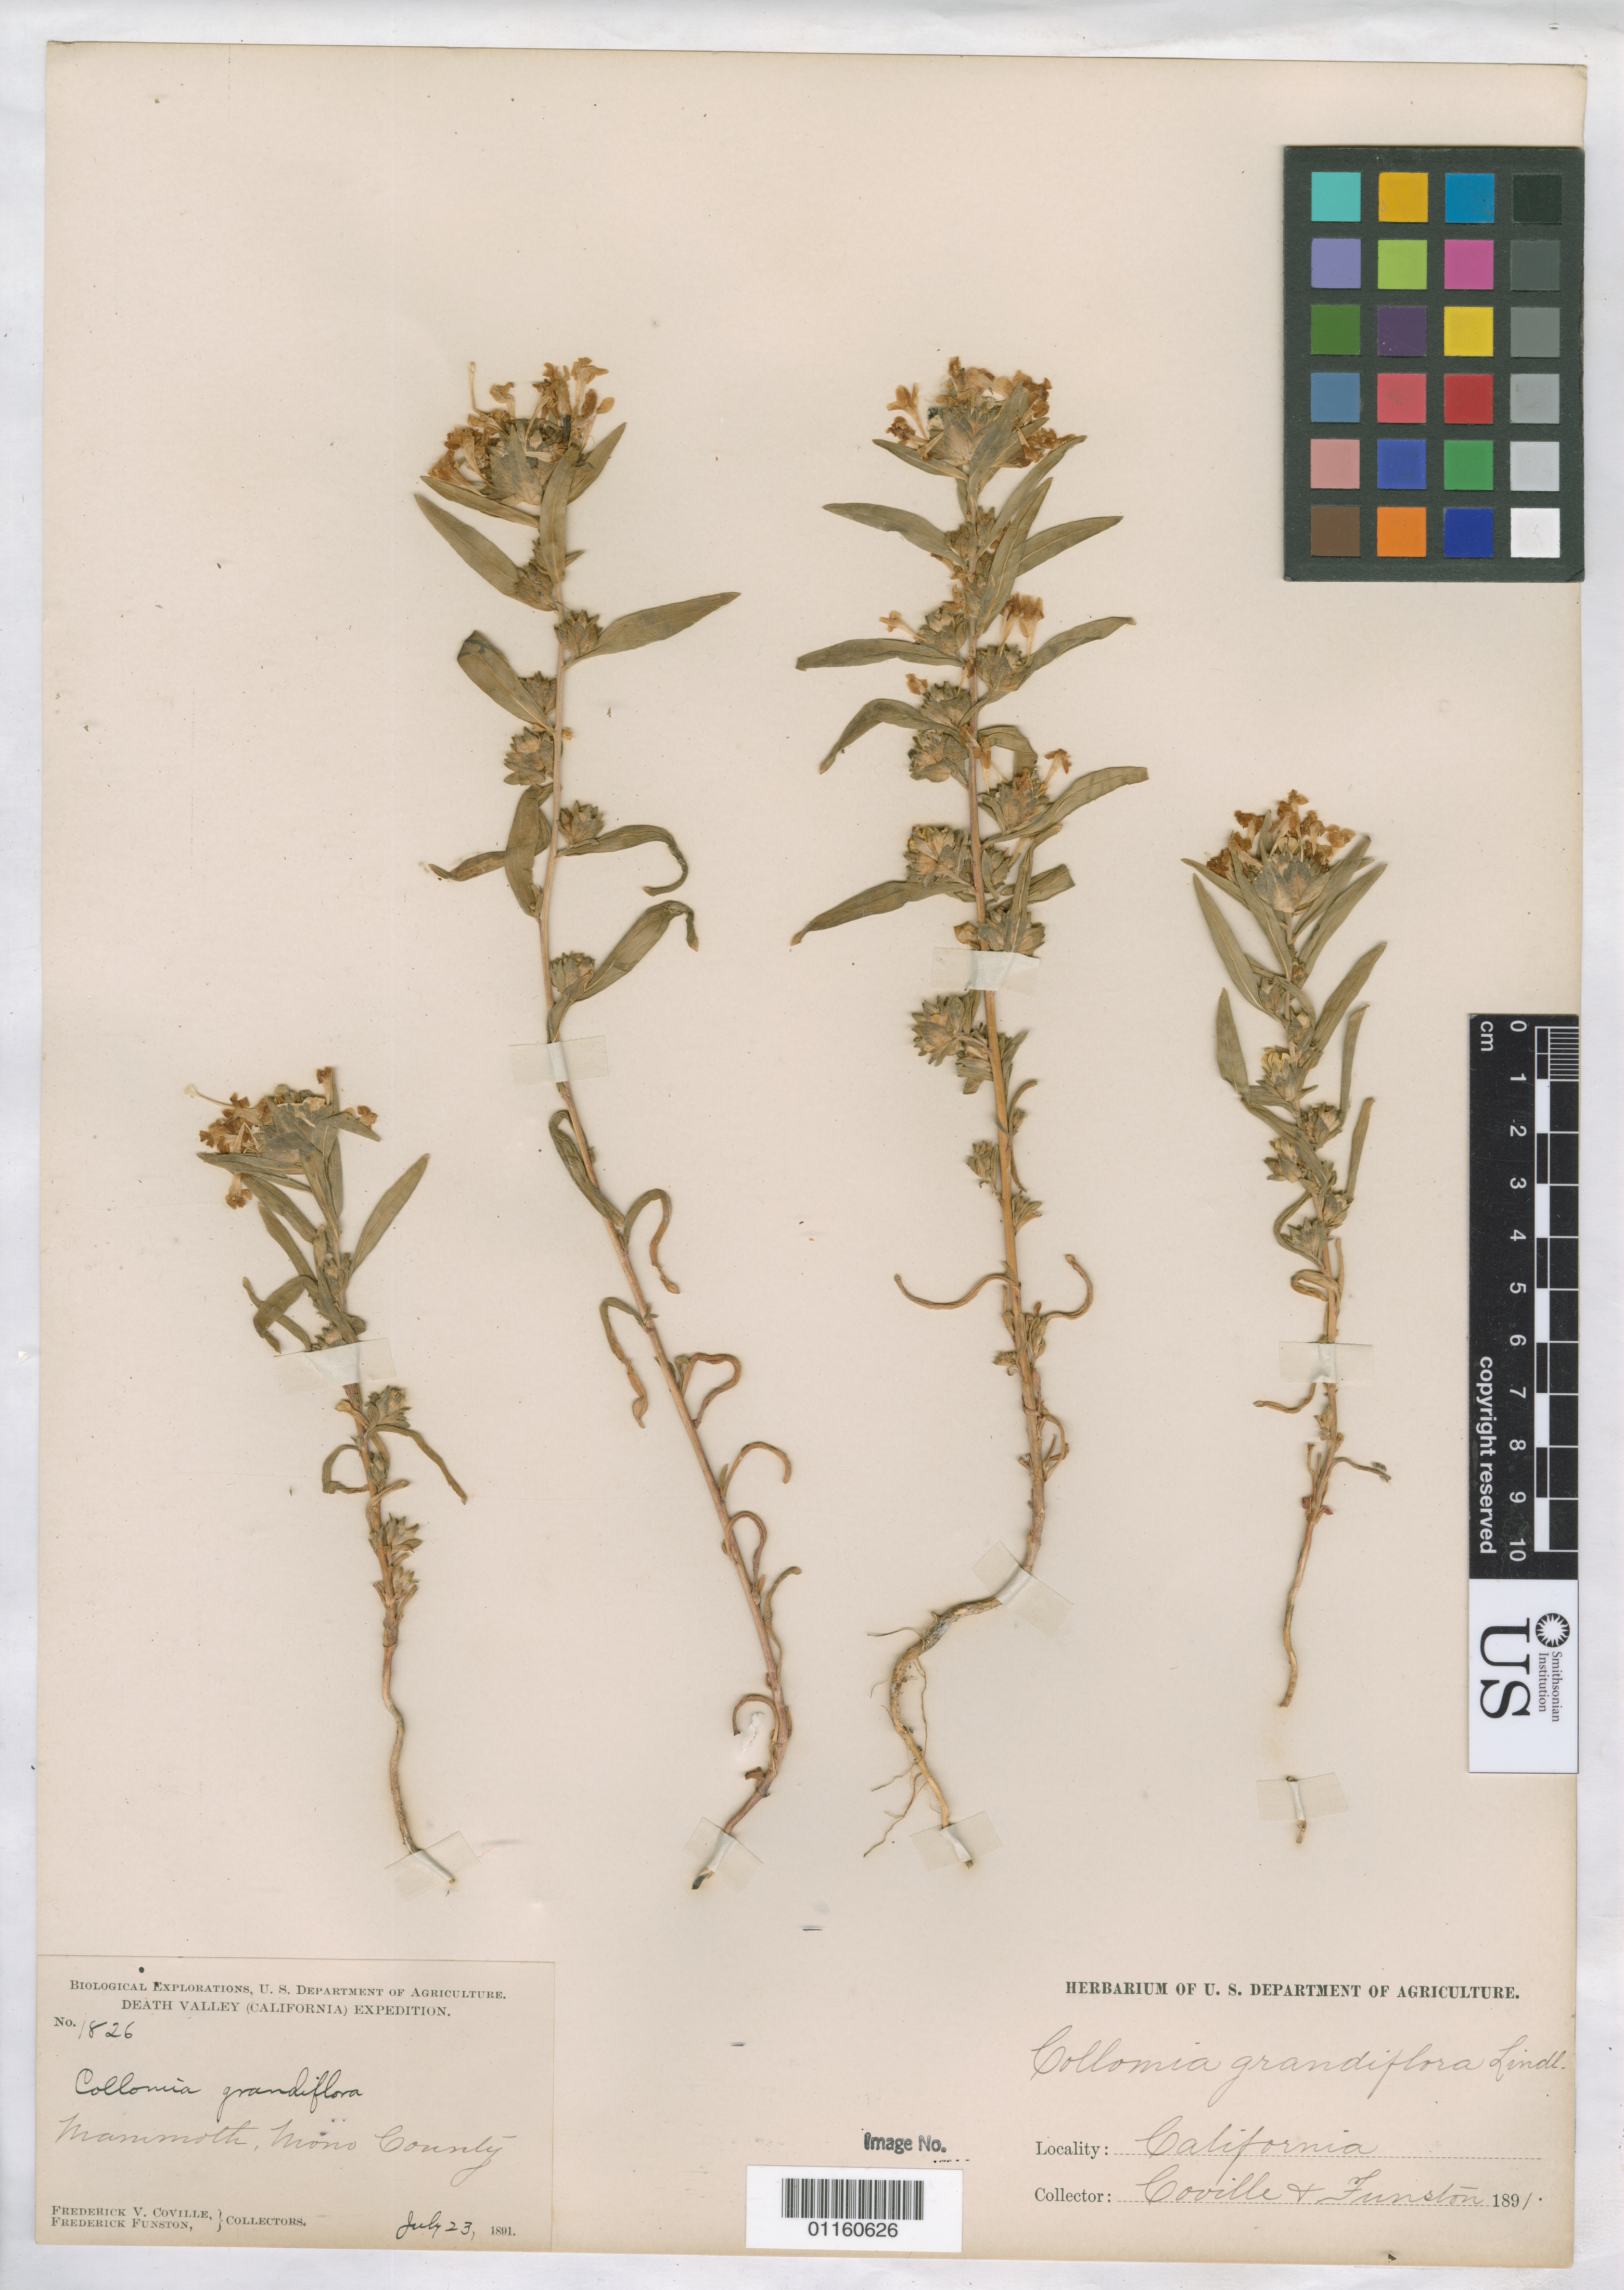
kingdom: Plantae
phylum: Tracheophyta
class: Magnoliopsida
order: Ericales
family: Polemoniaceae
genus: Collomia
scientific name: Collomia grandiflora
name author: Douglas ex Lindl.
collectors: Coville & F. Funston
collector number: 1826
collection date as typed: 23 Jul 1891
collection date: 1891-07-23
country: United States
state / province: California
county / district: Mono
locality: Mammoth